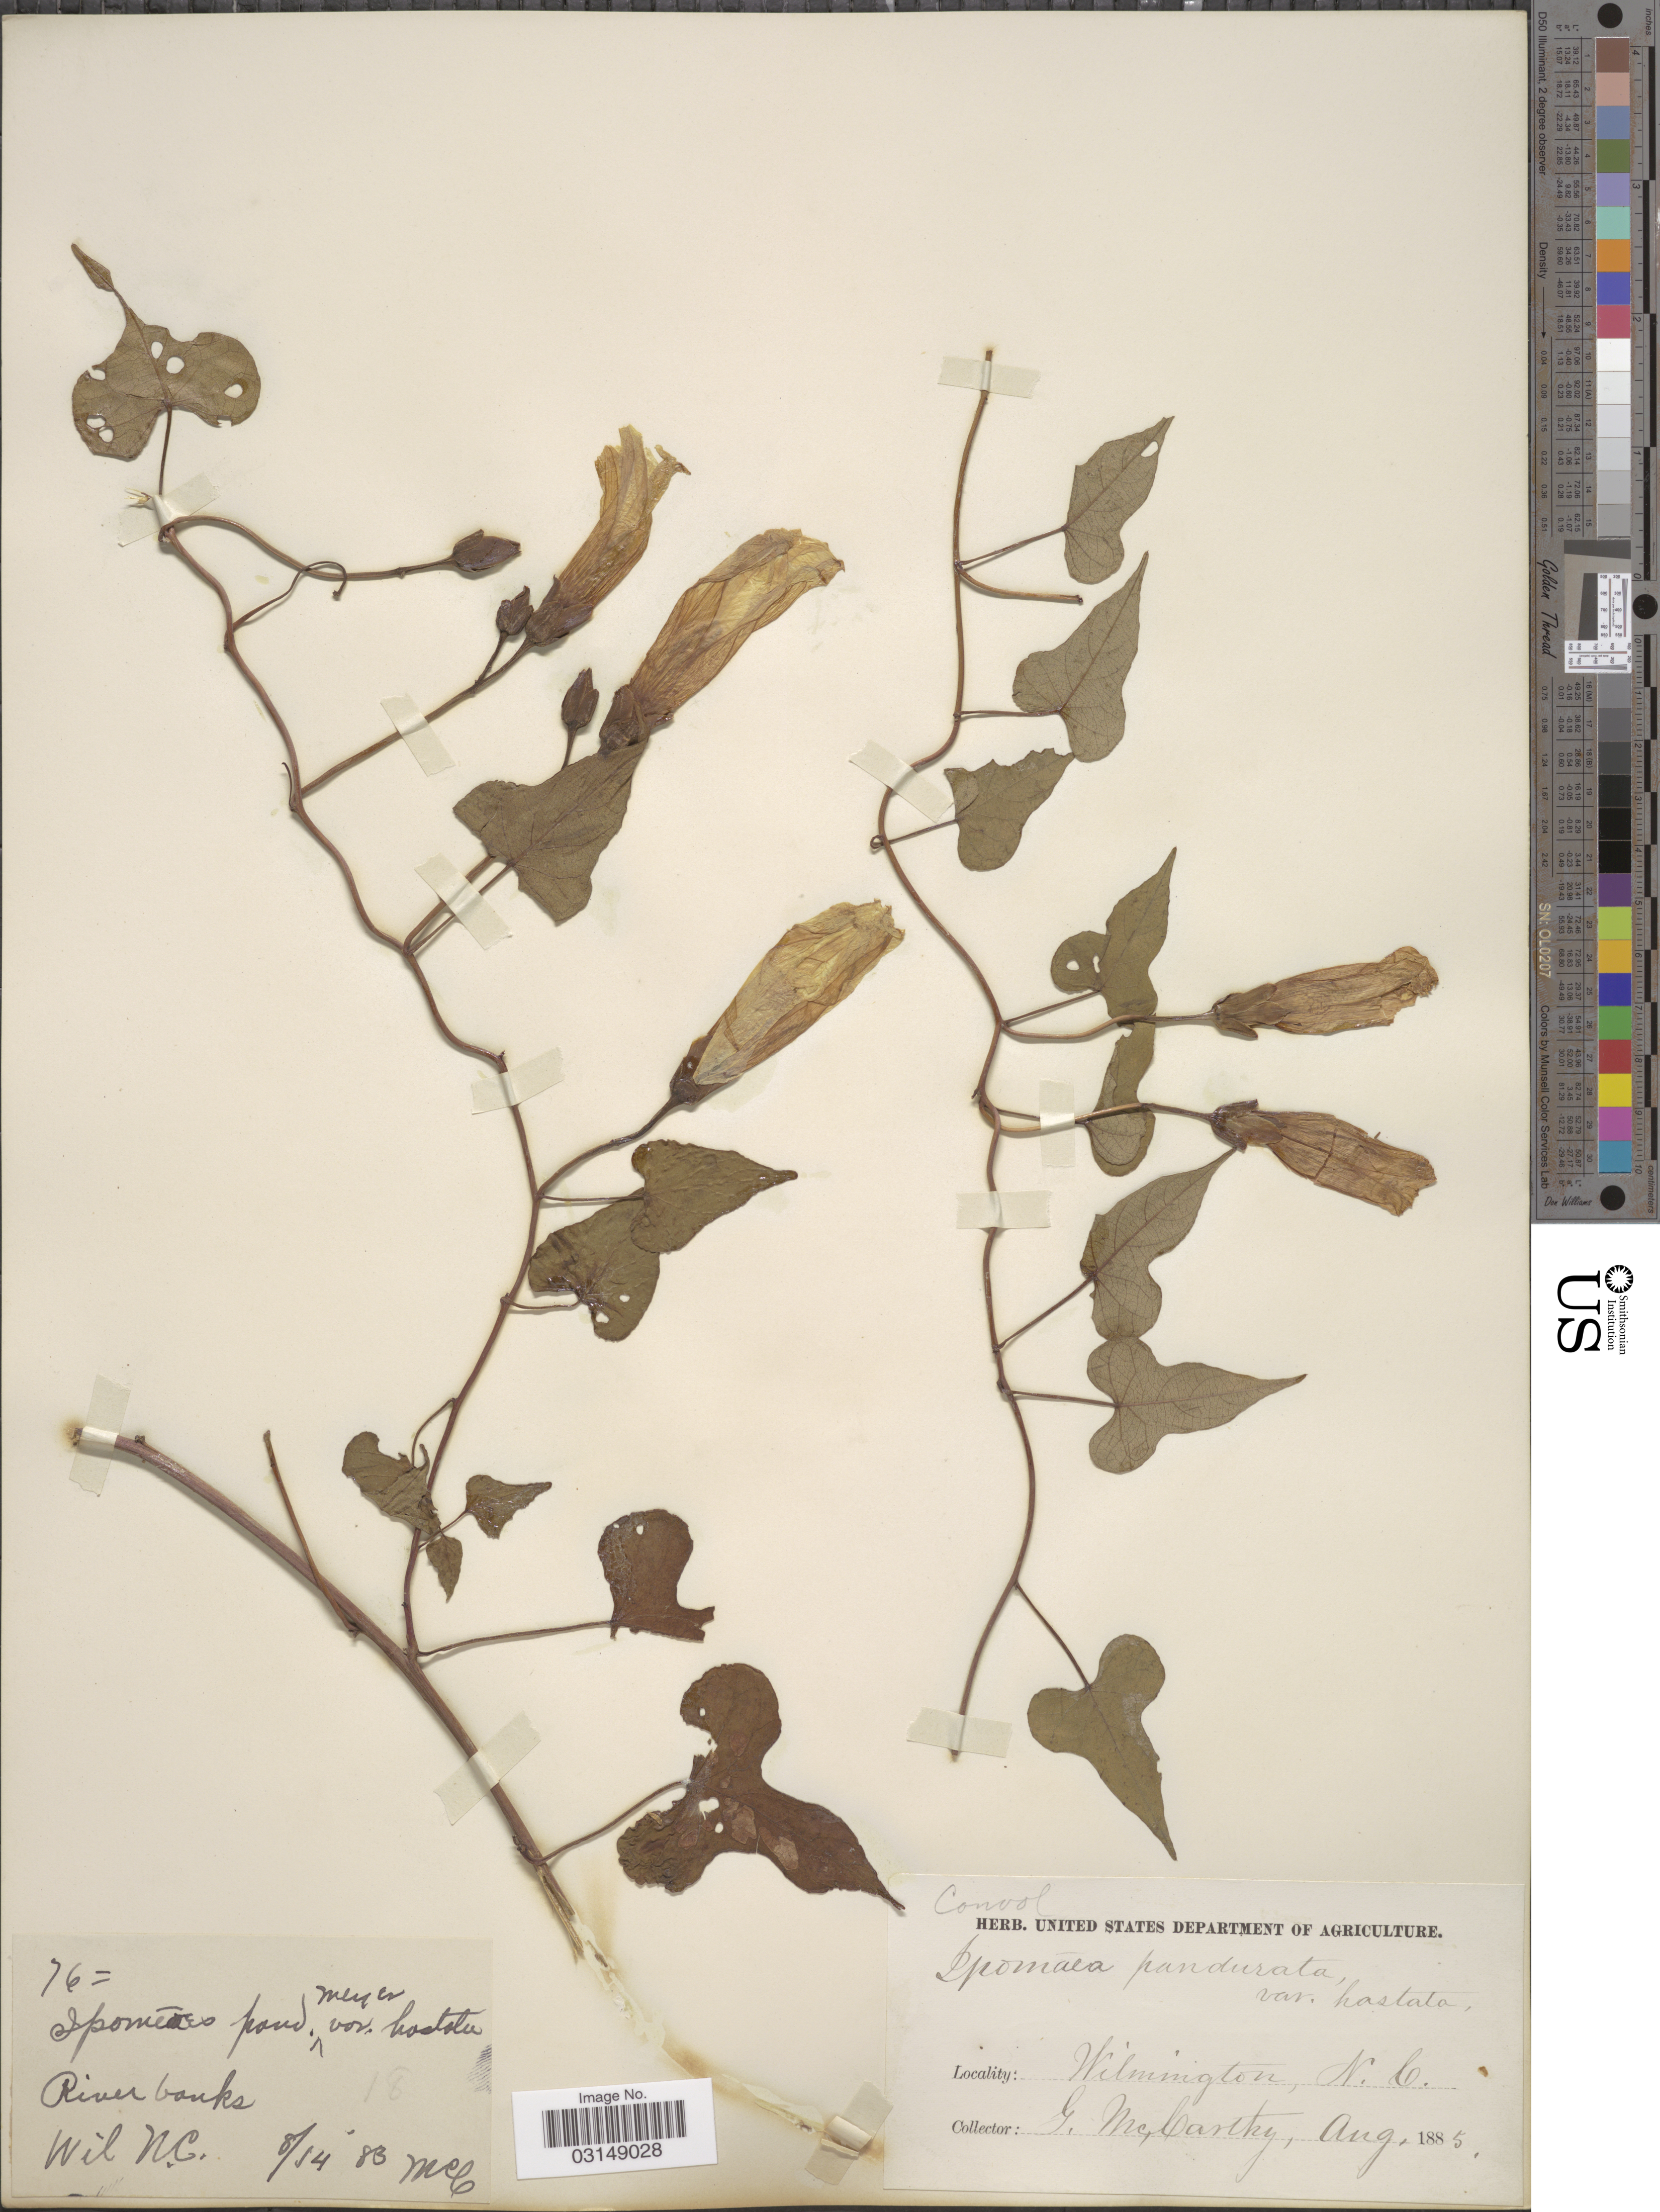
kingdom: Plantae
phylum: Tracheophyta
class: Magnoliopsida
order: Solanales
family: Convolvulaceae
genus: Ipomoea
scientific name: Ipomoea pandurata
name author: (L.) G. Mey.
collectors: G. McCarthy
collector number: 76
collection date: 1885-08-14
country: United States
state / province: North Carolina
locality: River banks. Wilmington.